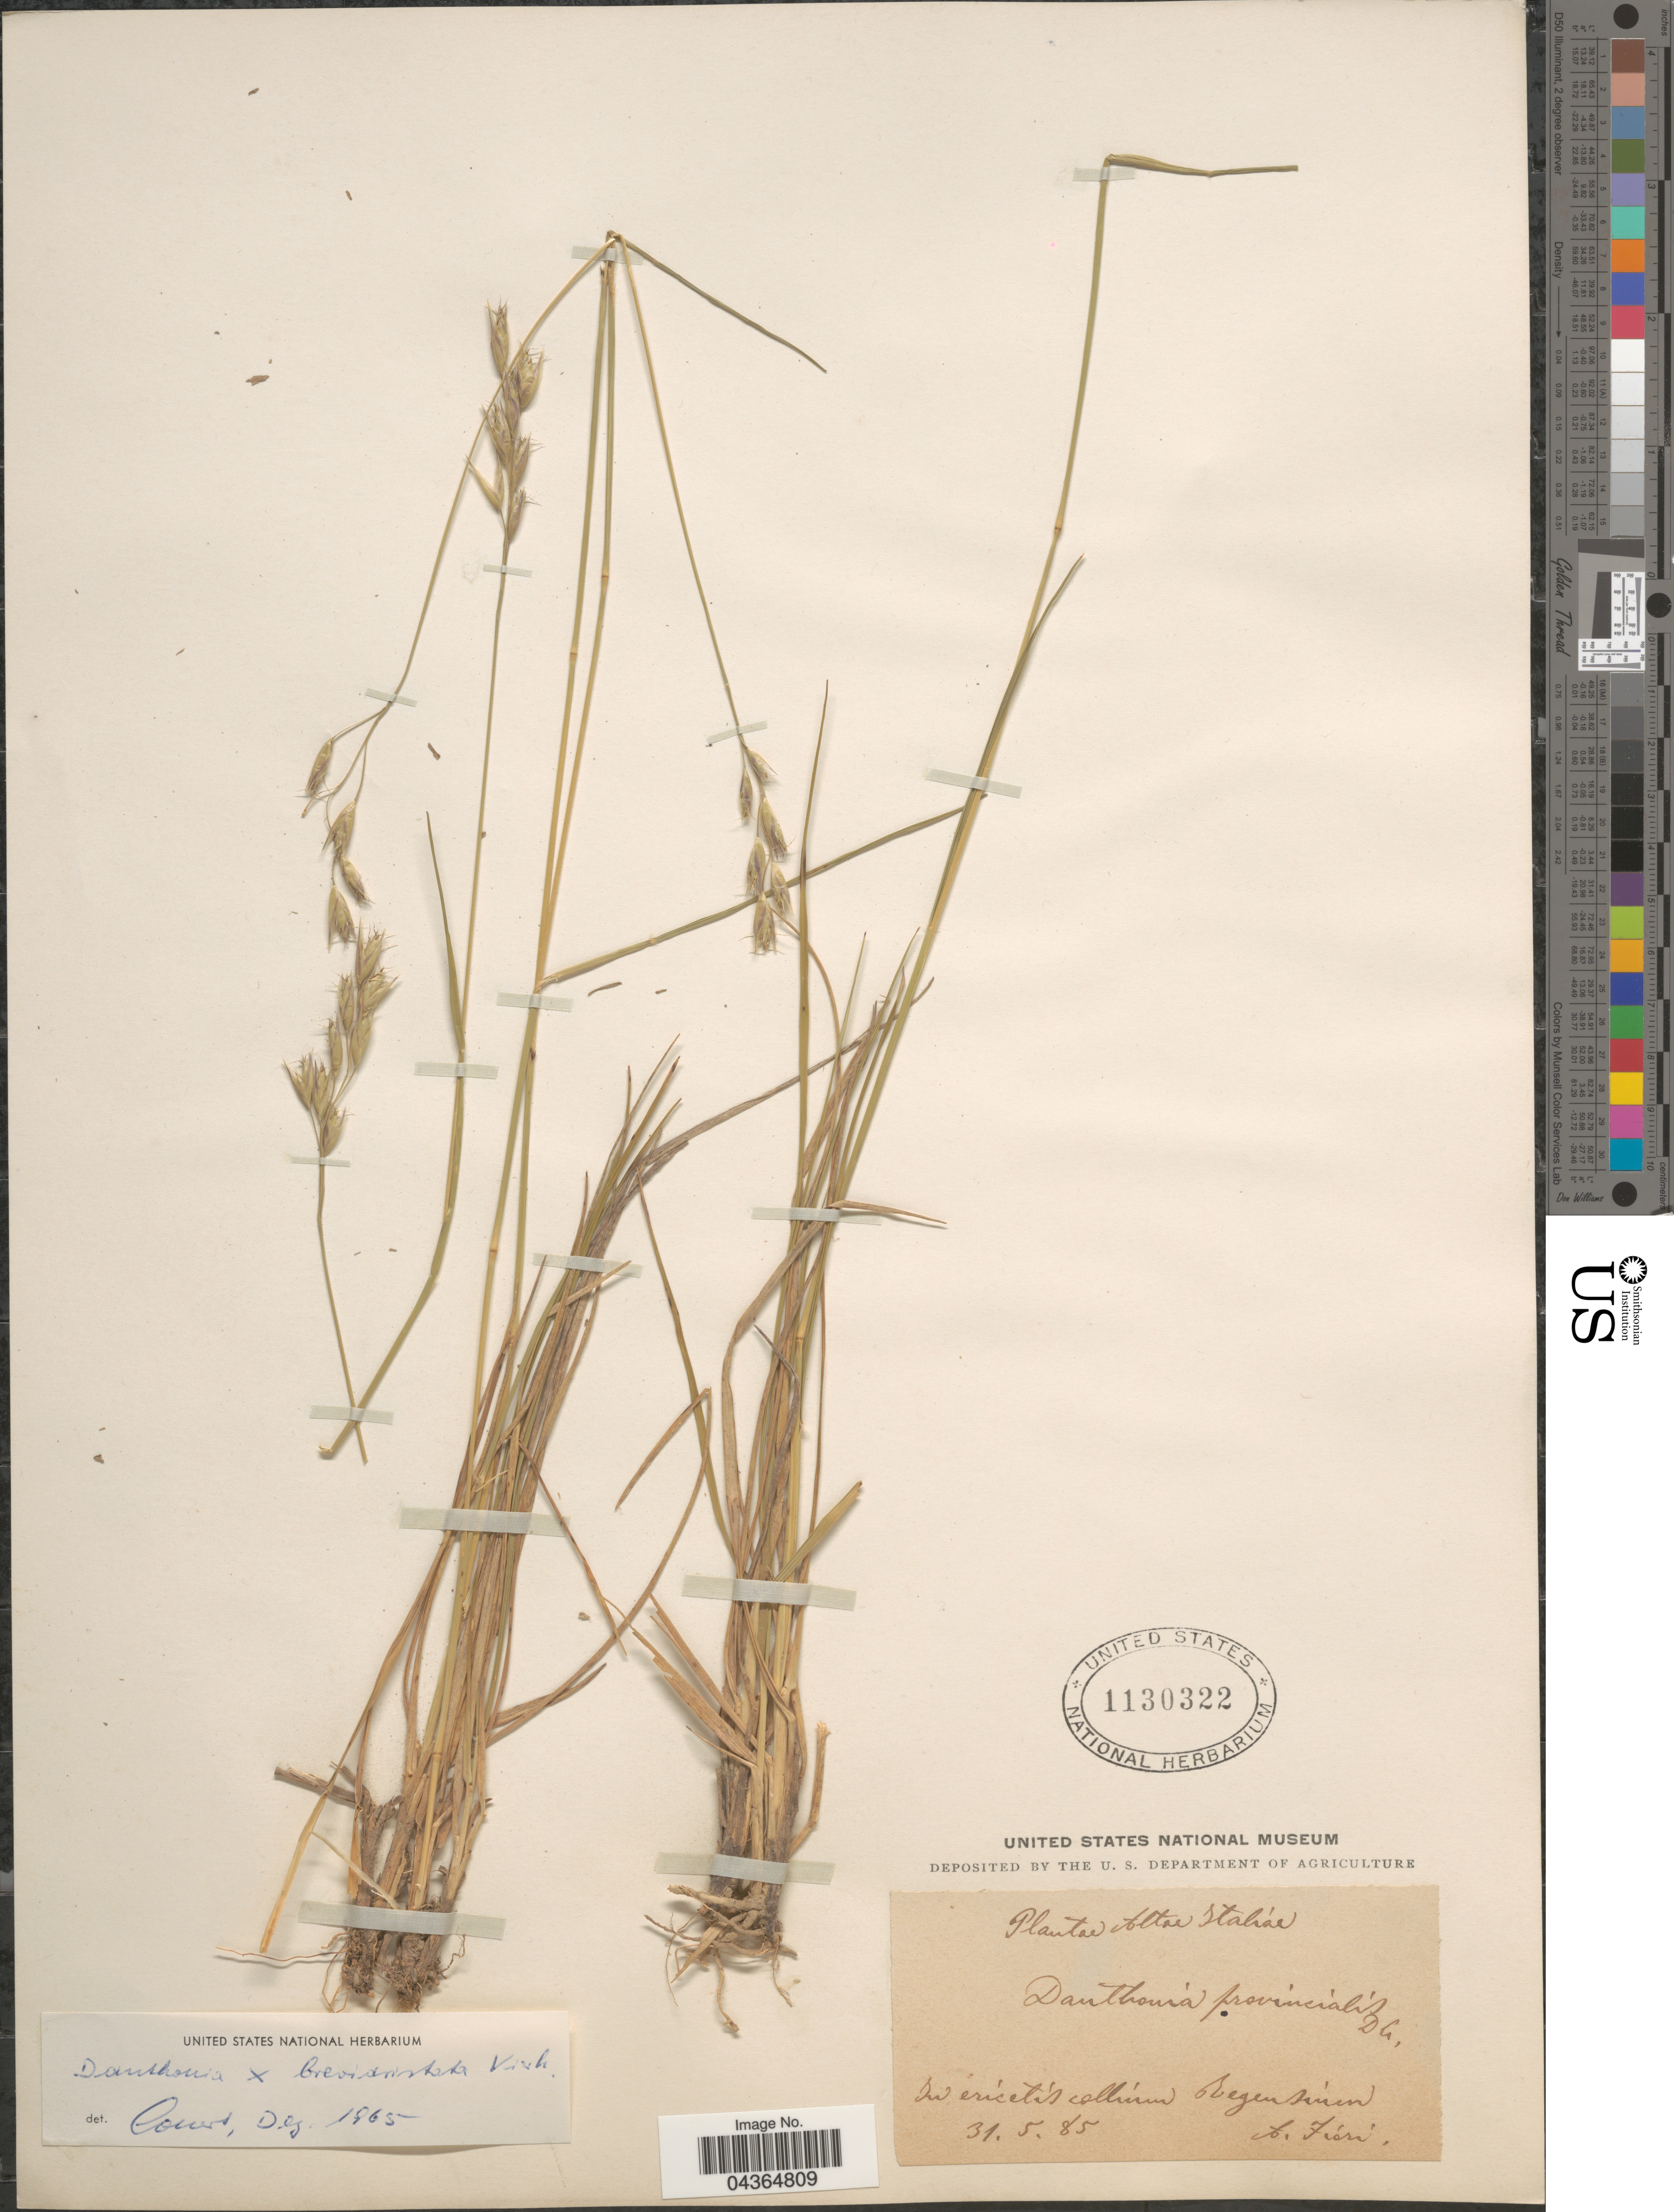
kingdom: Plantae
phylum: Tracheophyta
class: Liliopsida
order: Poales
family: Poaceae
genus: Danthonia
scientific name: Danthonia breviaristata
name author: (Beck) Vierh.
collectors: A. Fieri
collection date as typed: Transcribed d/m/y: 31/5/85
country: Italy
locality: Altae Italiae. In ericetis collium begensium. [interpreted]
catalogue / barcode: US 1130322